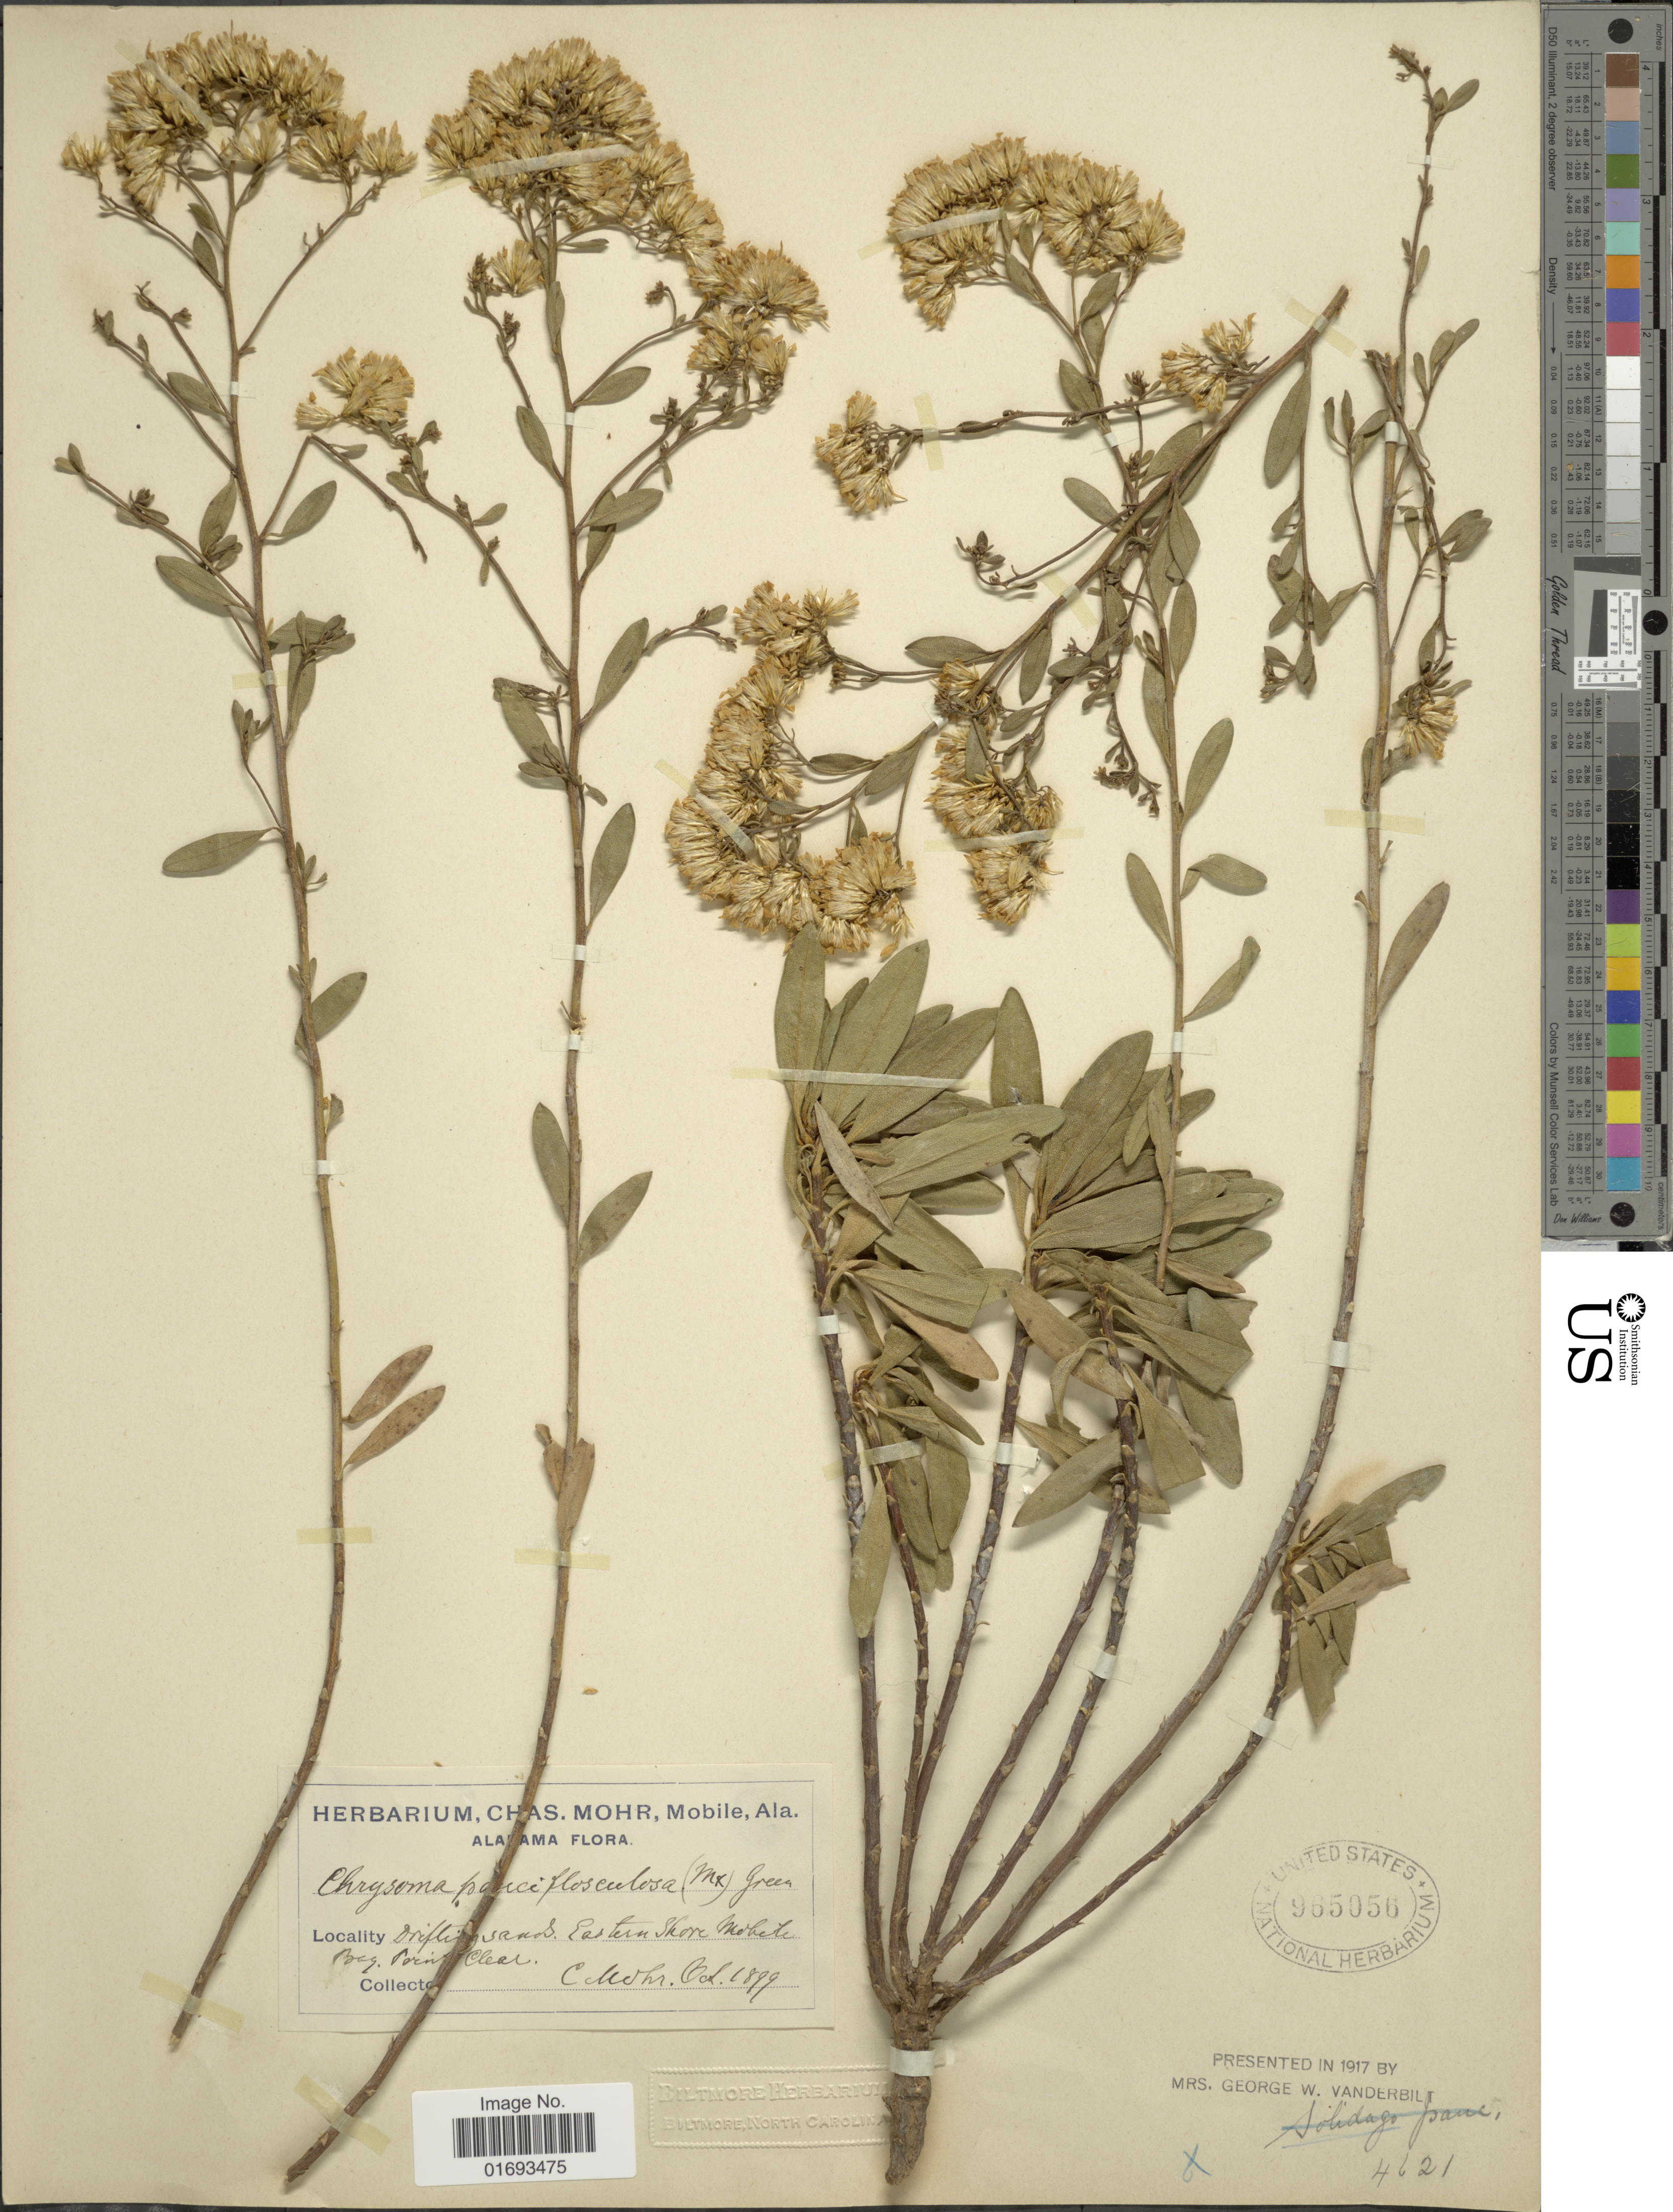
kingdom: Plantae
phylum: Tracheophyta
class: Magnoliopsida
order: Asterales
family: Asteraceae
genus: Chrysoma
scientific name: Chrysoma pauciflosculosa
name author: (Michx.) Greene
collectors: C. T. Mohr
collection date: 1899-10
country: United States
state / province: Alabama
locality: Drifting sands, Eastern Shore Mobile Bay, Point Clear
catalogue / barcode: US 965056